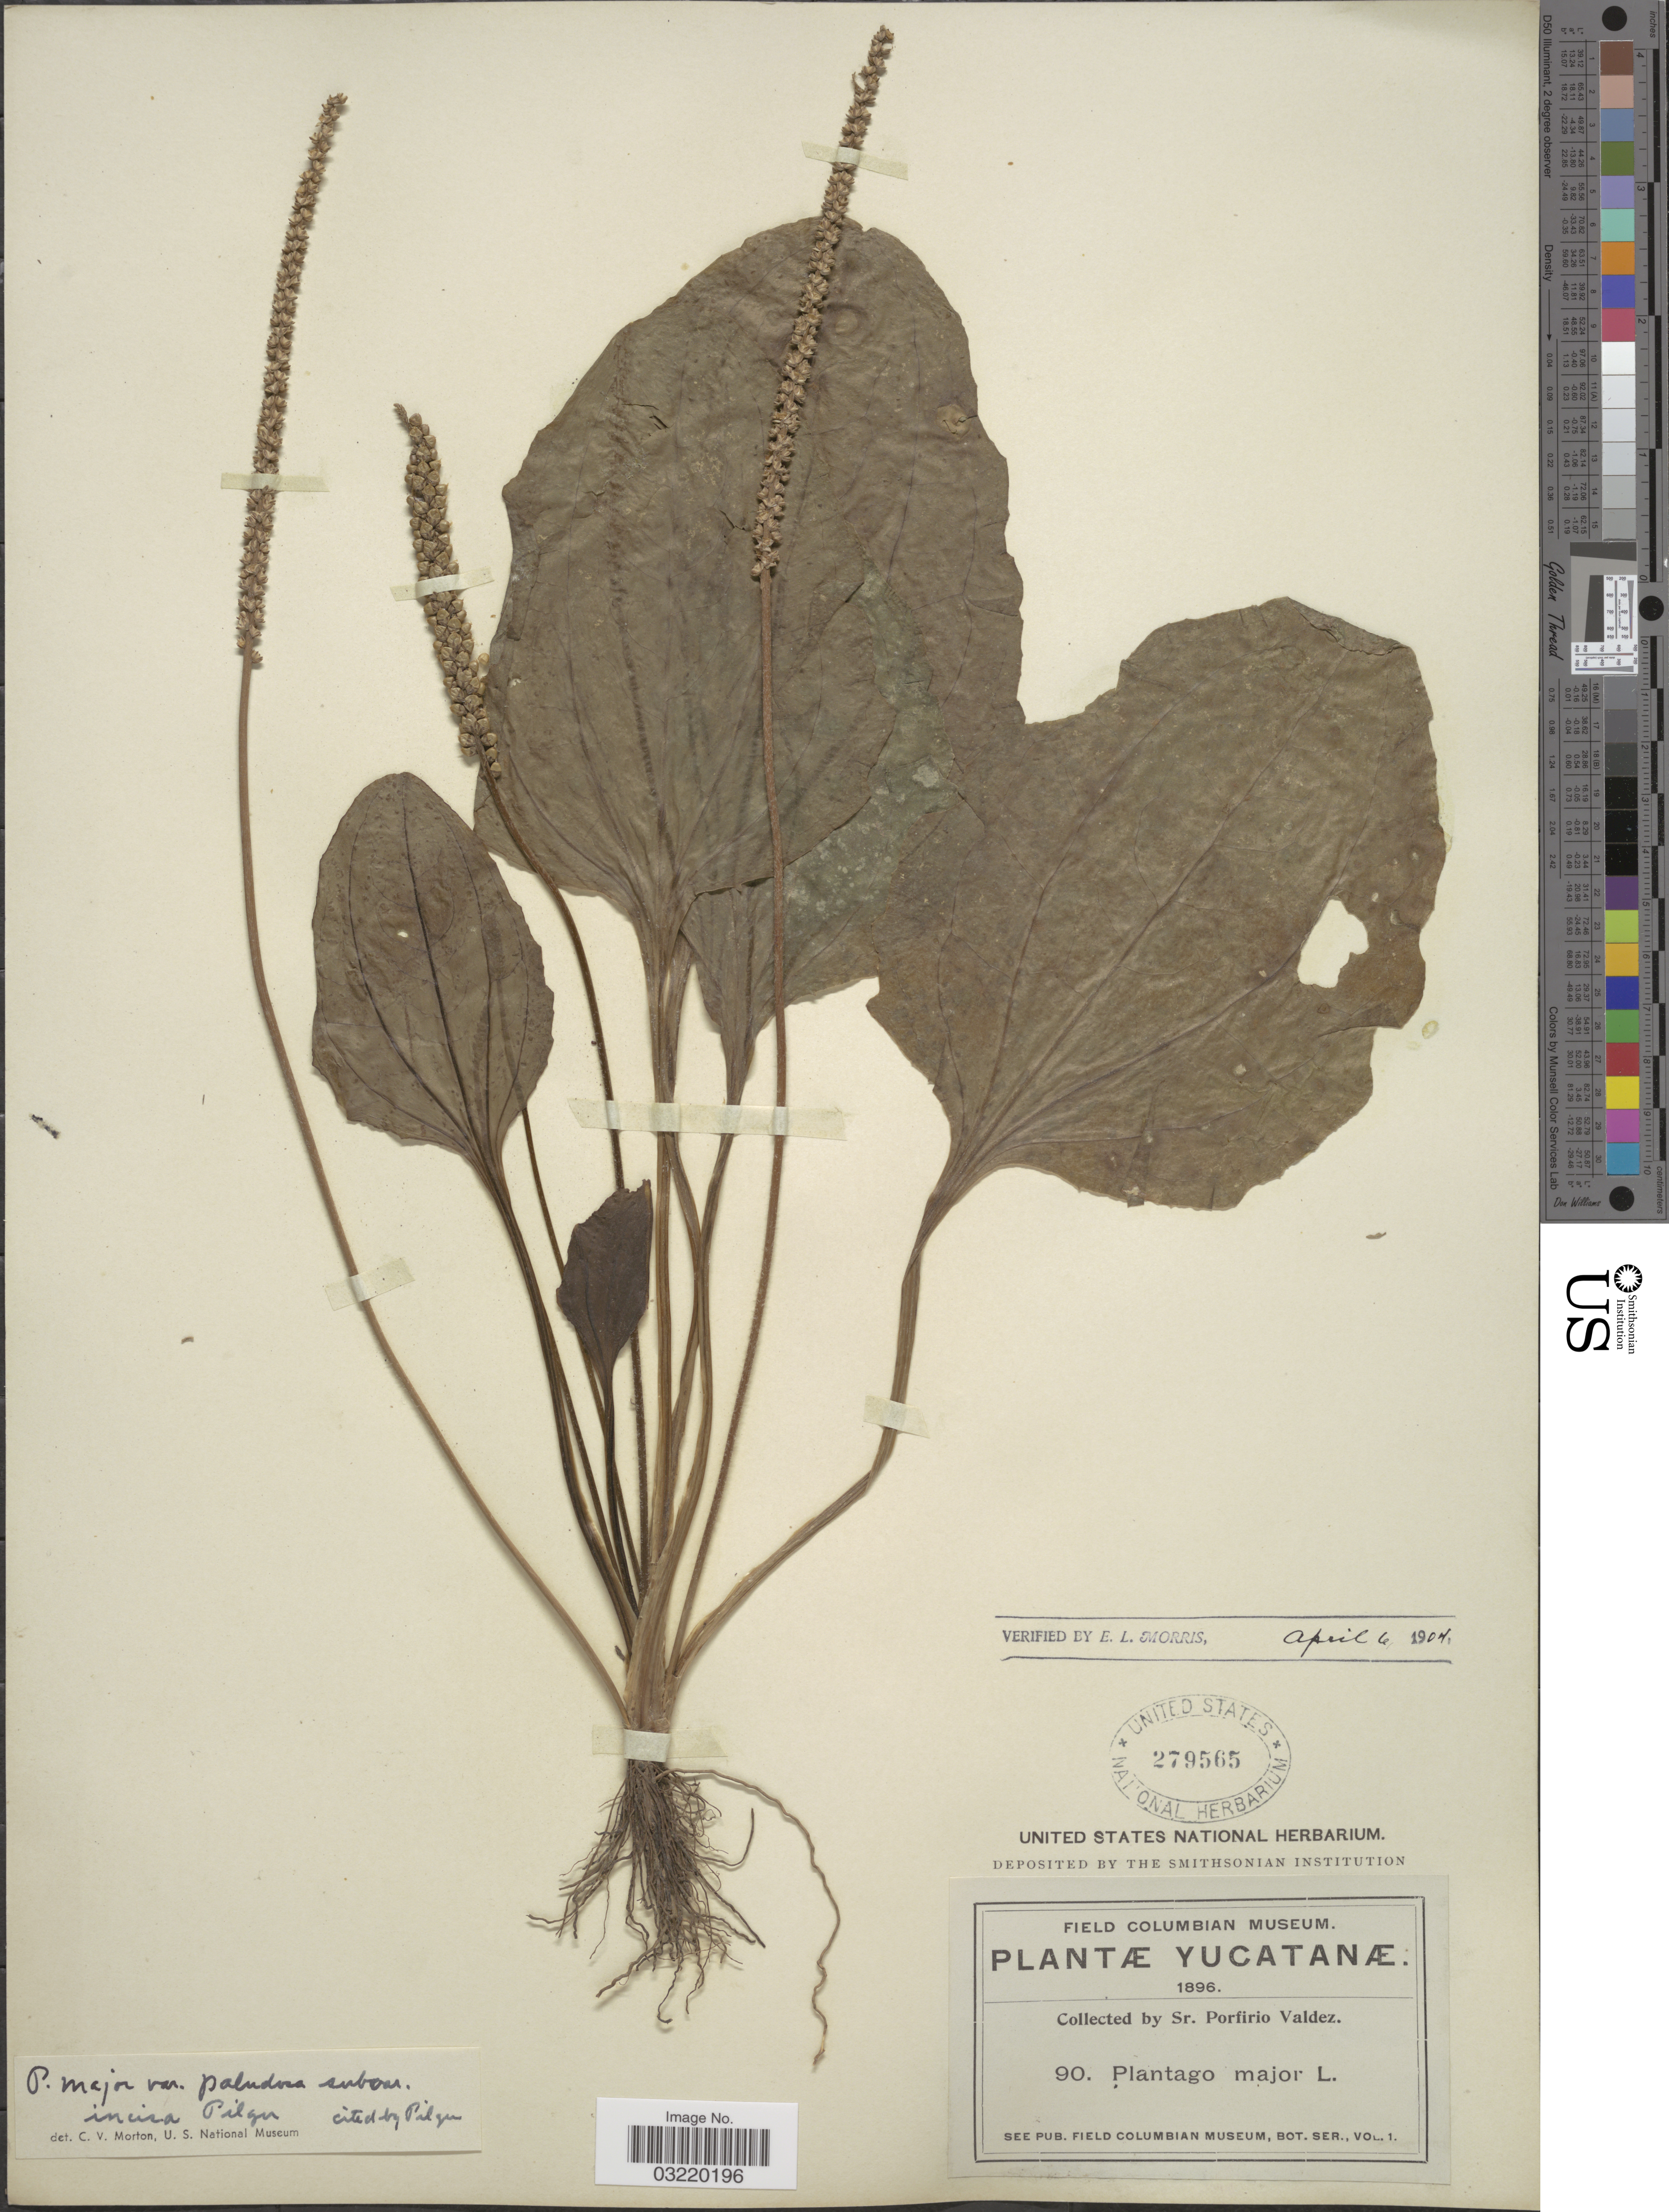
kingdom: Plantae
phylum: Tracheophyta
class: Magnoliopsida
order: Lamiales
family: Plantaginaceae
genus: Plantago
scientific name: Plantago major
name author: L.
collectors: P. Valdez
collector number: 90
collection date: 1896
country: Mexico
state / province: Yucatán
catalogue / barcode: US 279565